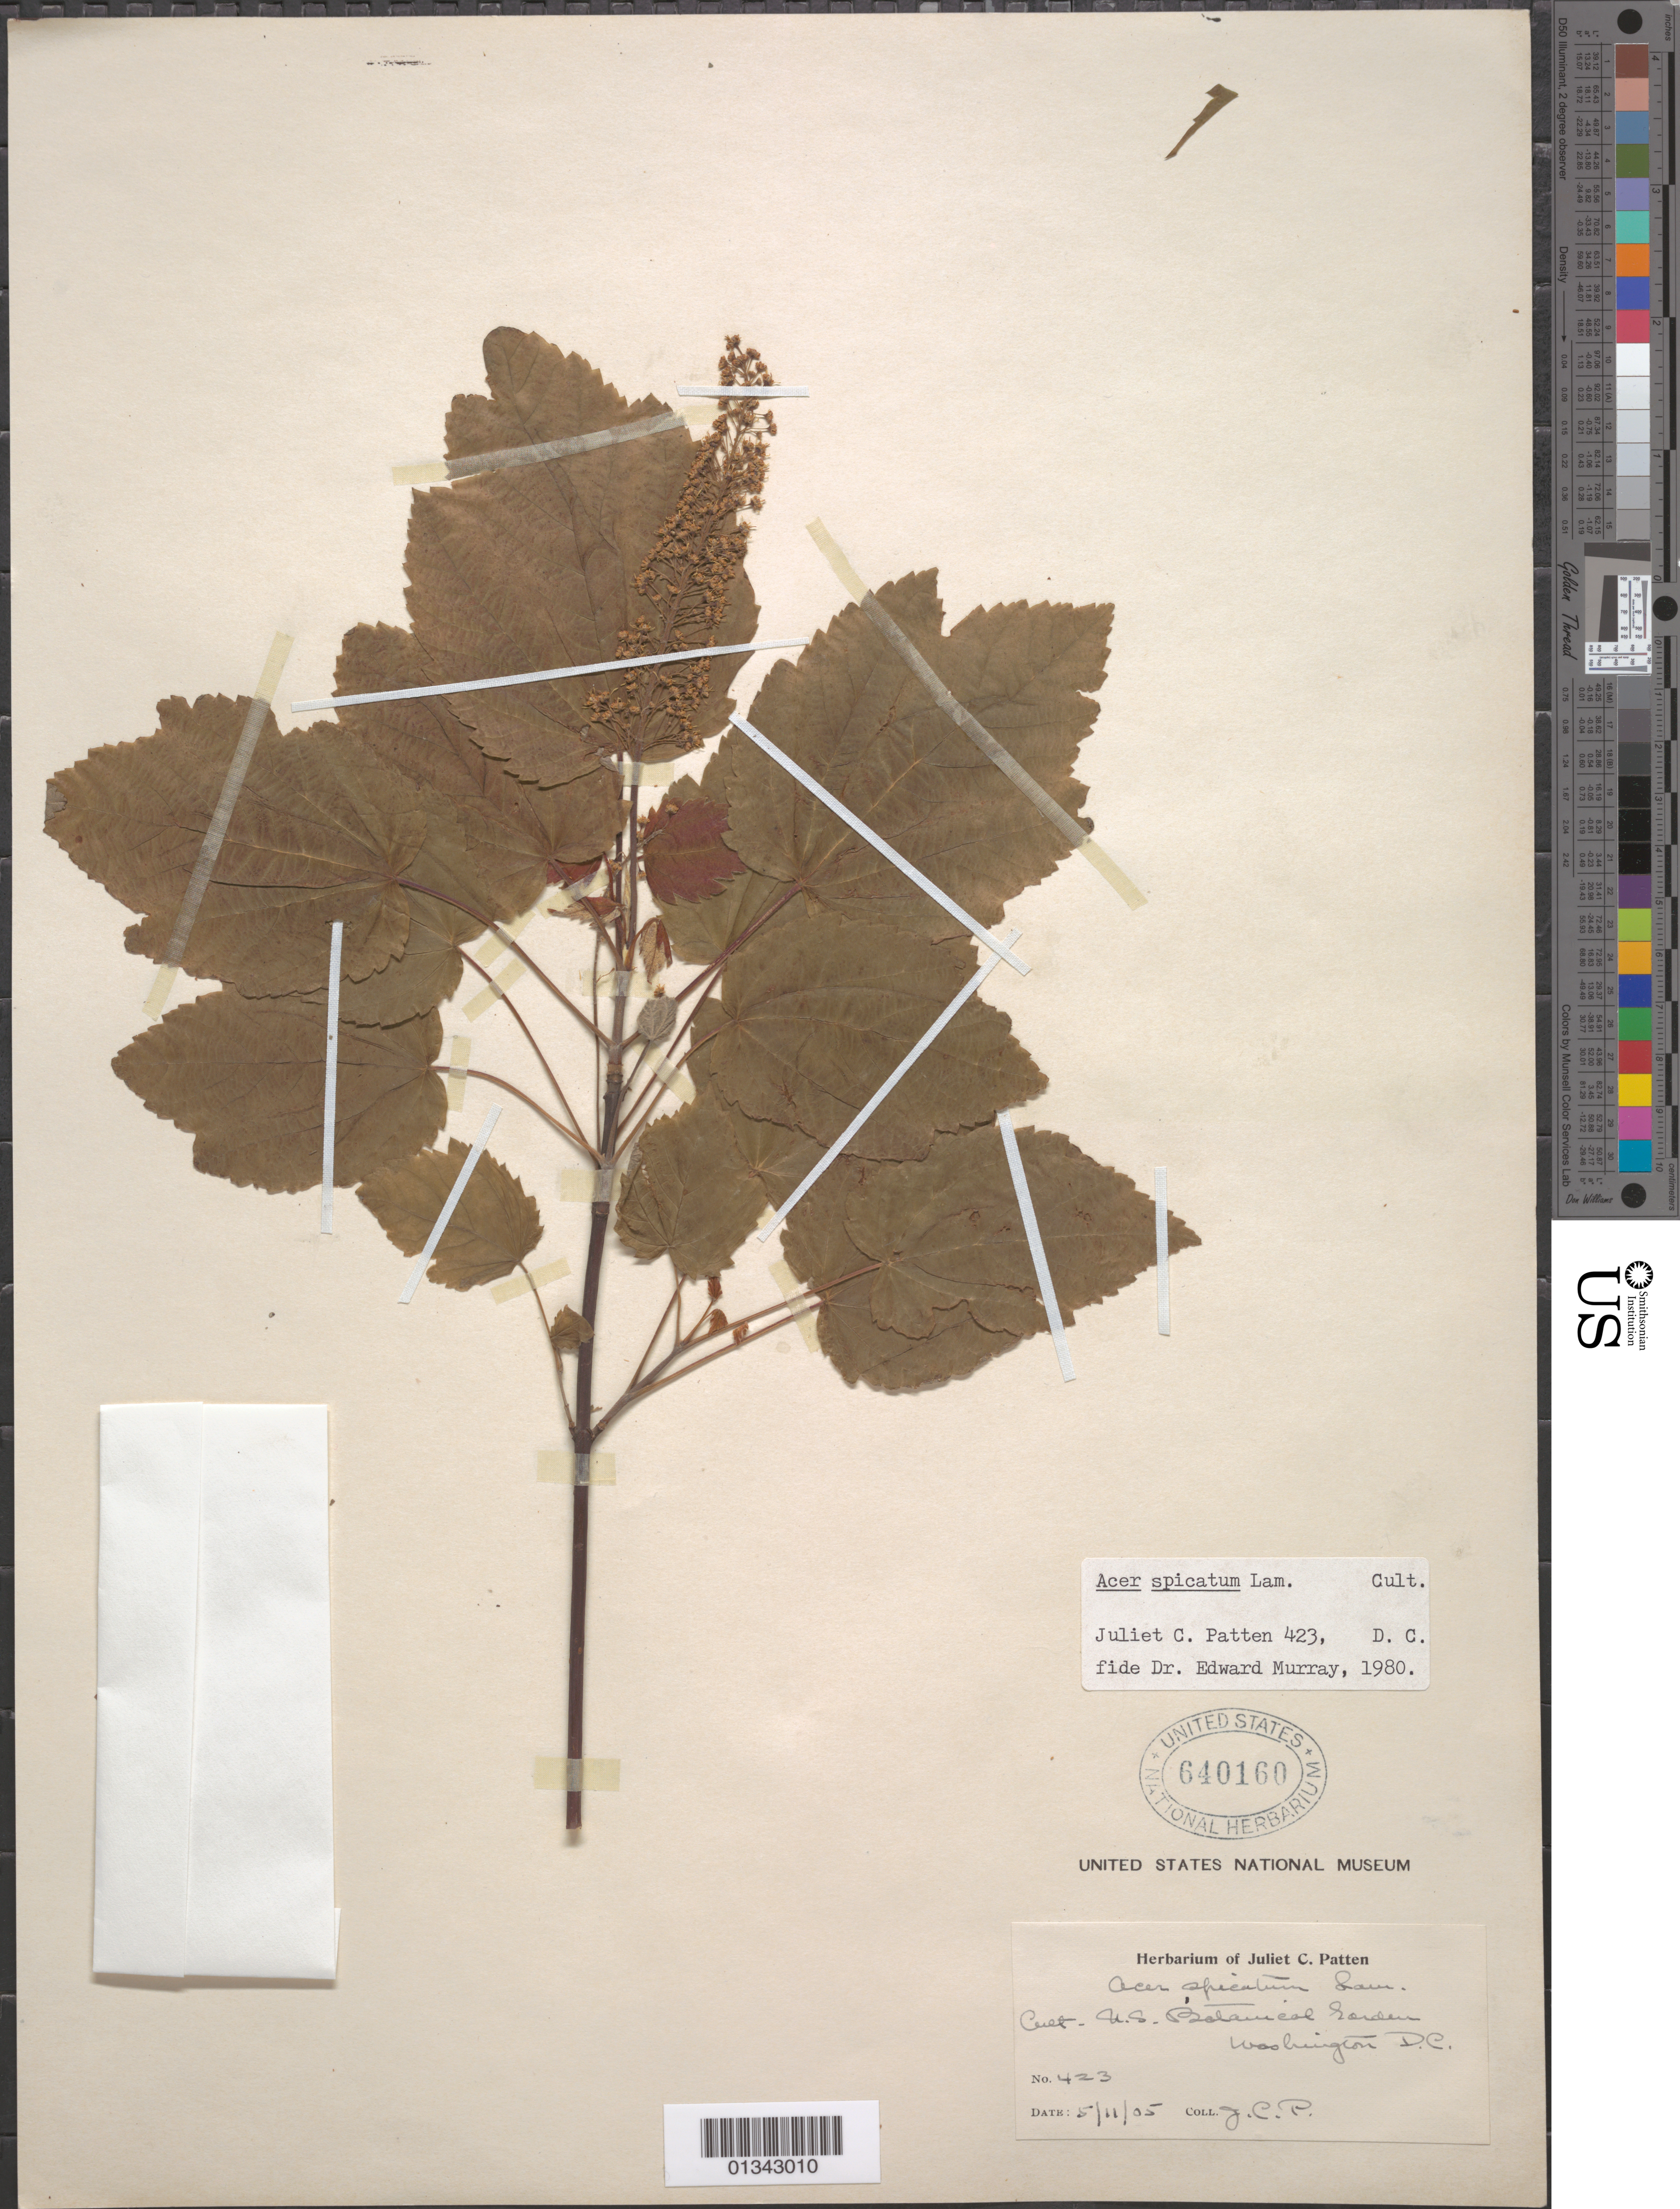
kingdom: Plantae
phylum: Tracheophyta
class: Magnoliopsida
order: Sapindales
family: Sapindaceae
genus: Acer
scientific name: Acer spicatum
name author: Lam.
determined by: Murray, Edward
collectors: J. Patten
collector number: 423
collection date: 1905-11-05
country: United States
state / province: District of Columbia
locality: U.S. Botanical Garden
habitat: Botanic garden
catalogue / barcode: US 640160